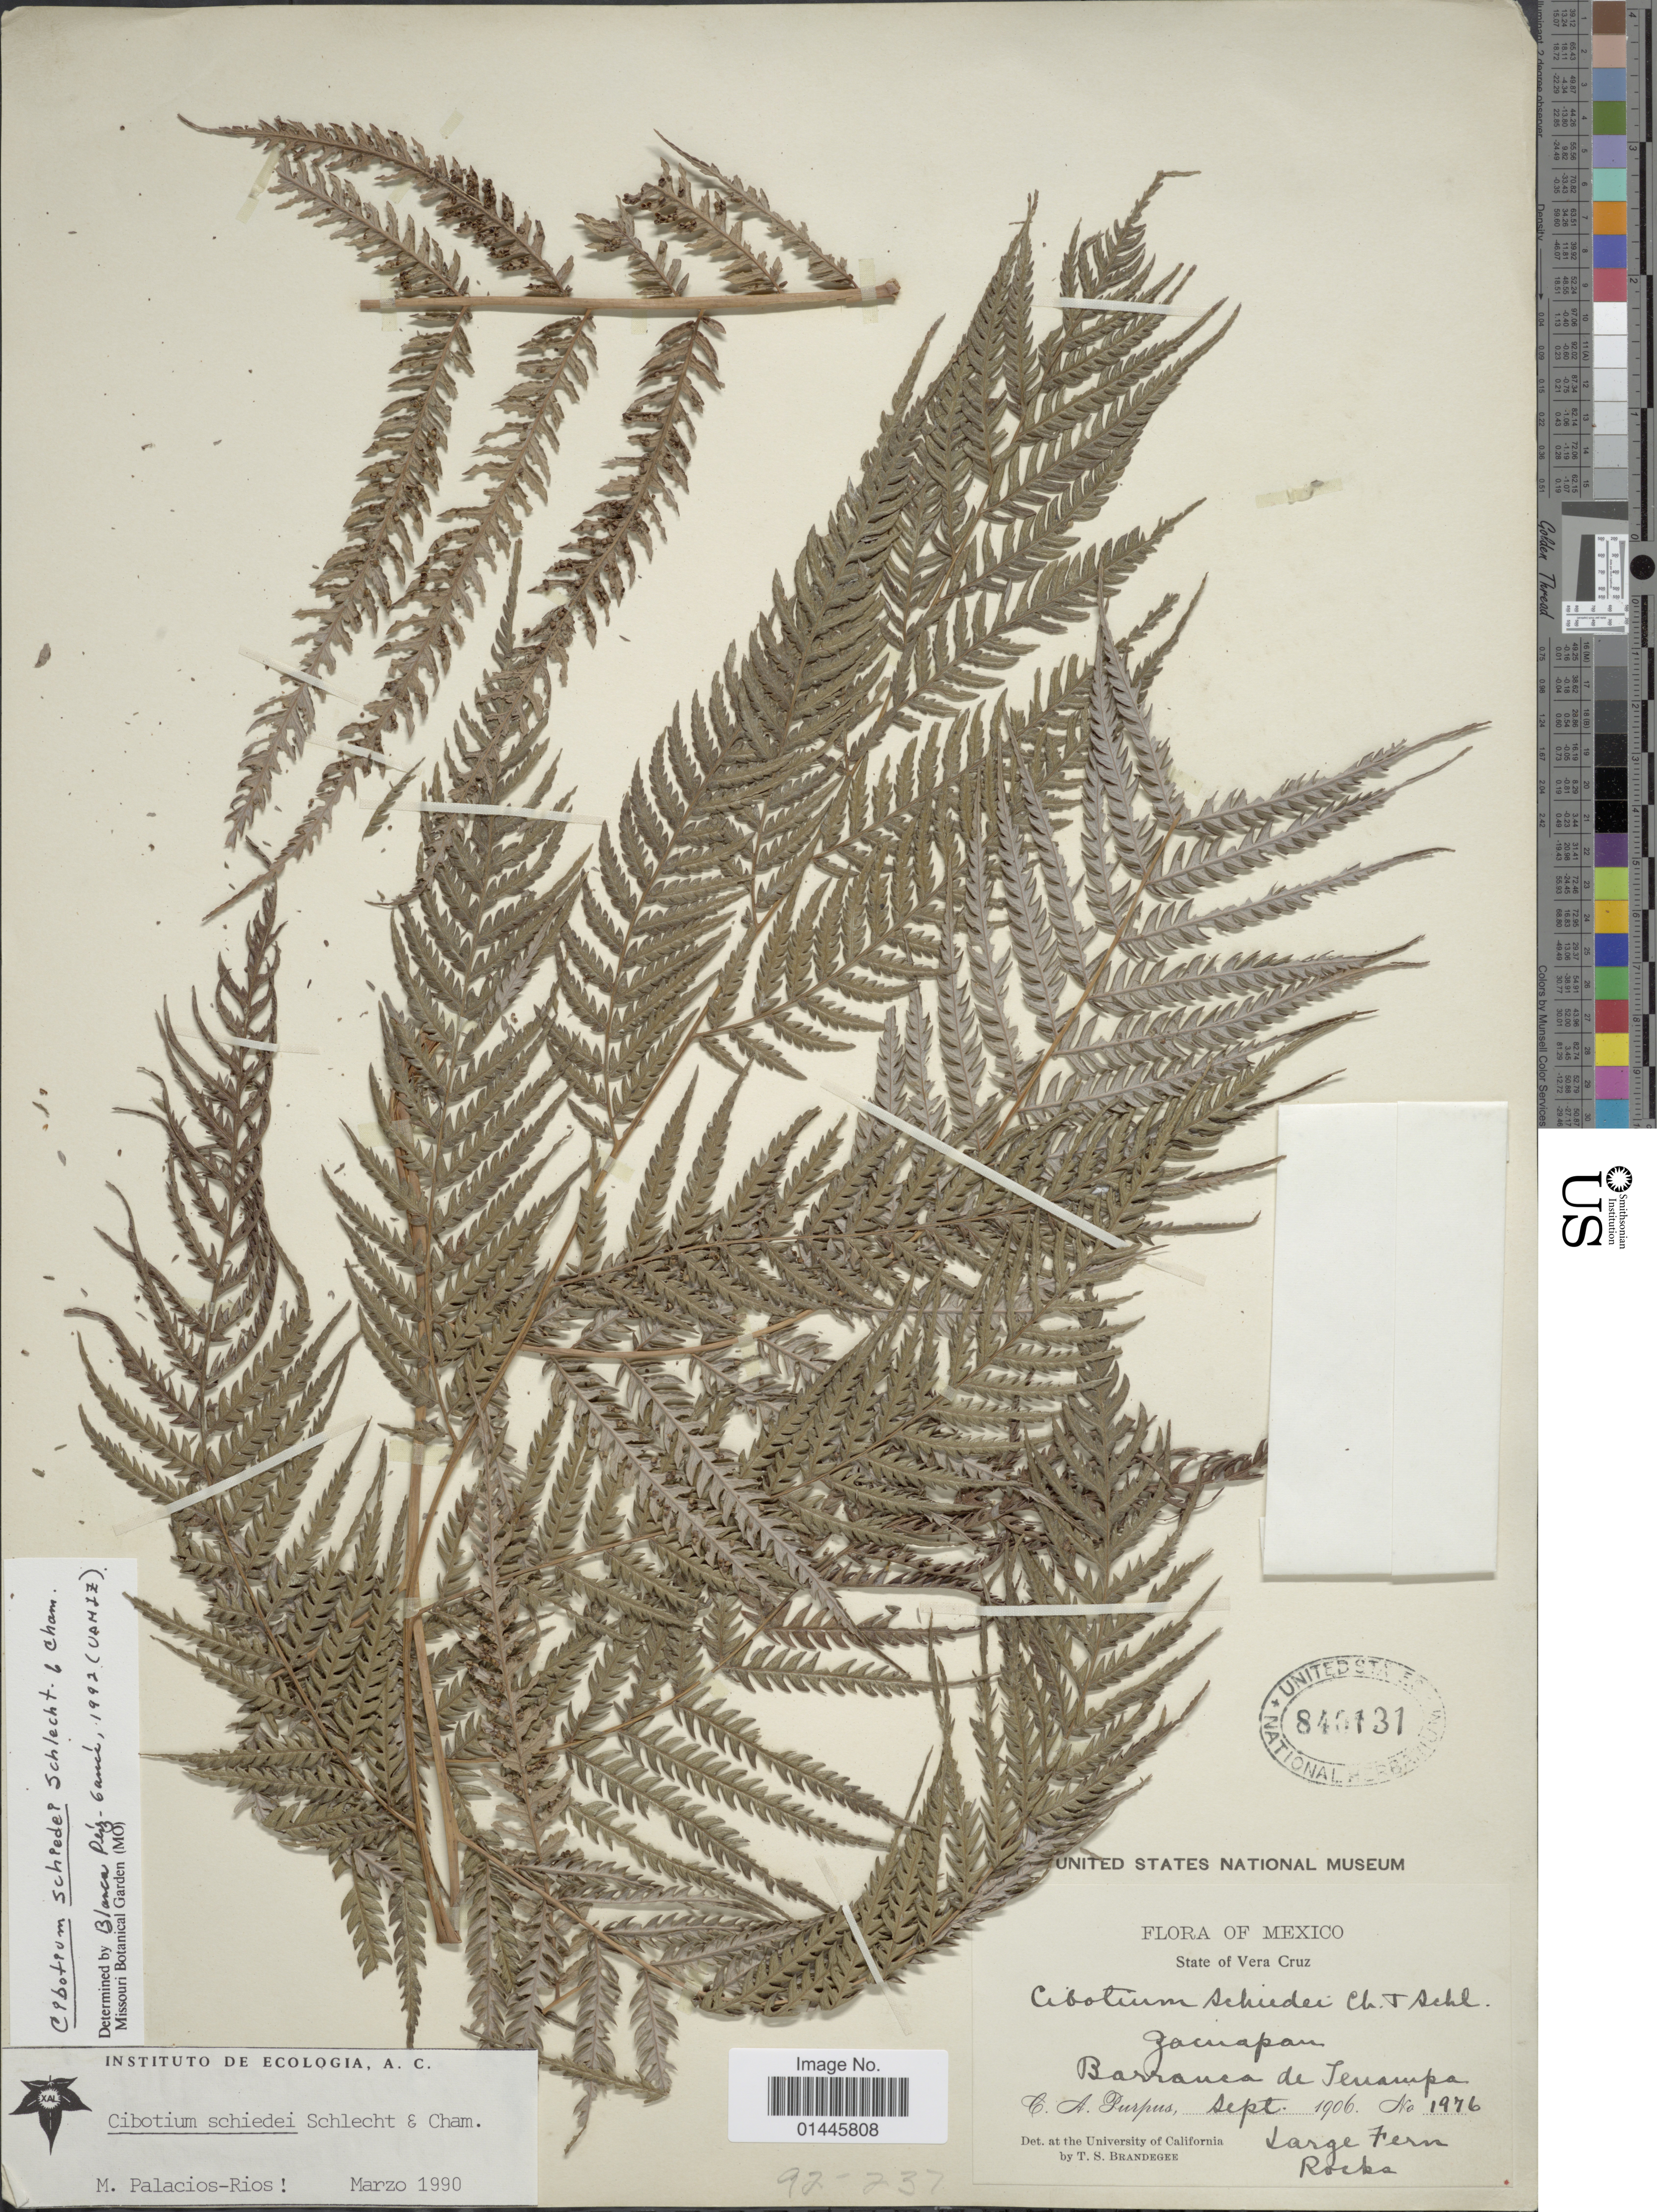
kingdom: Plantae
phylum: Tracheophyta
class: Polypodiopsida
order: Cyatheales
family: Cibotiaceae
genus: Cibotium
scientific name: Cibotium schiedei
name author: Schltdl. & Cham.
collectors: C. A. Purpus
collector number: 1976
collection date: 1906-09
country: Mexico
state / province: Veracruz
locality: Vera Cruz, Zacuapan, Barranca de Tenampa.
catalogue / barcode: US 840131